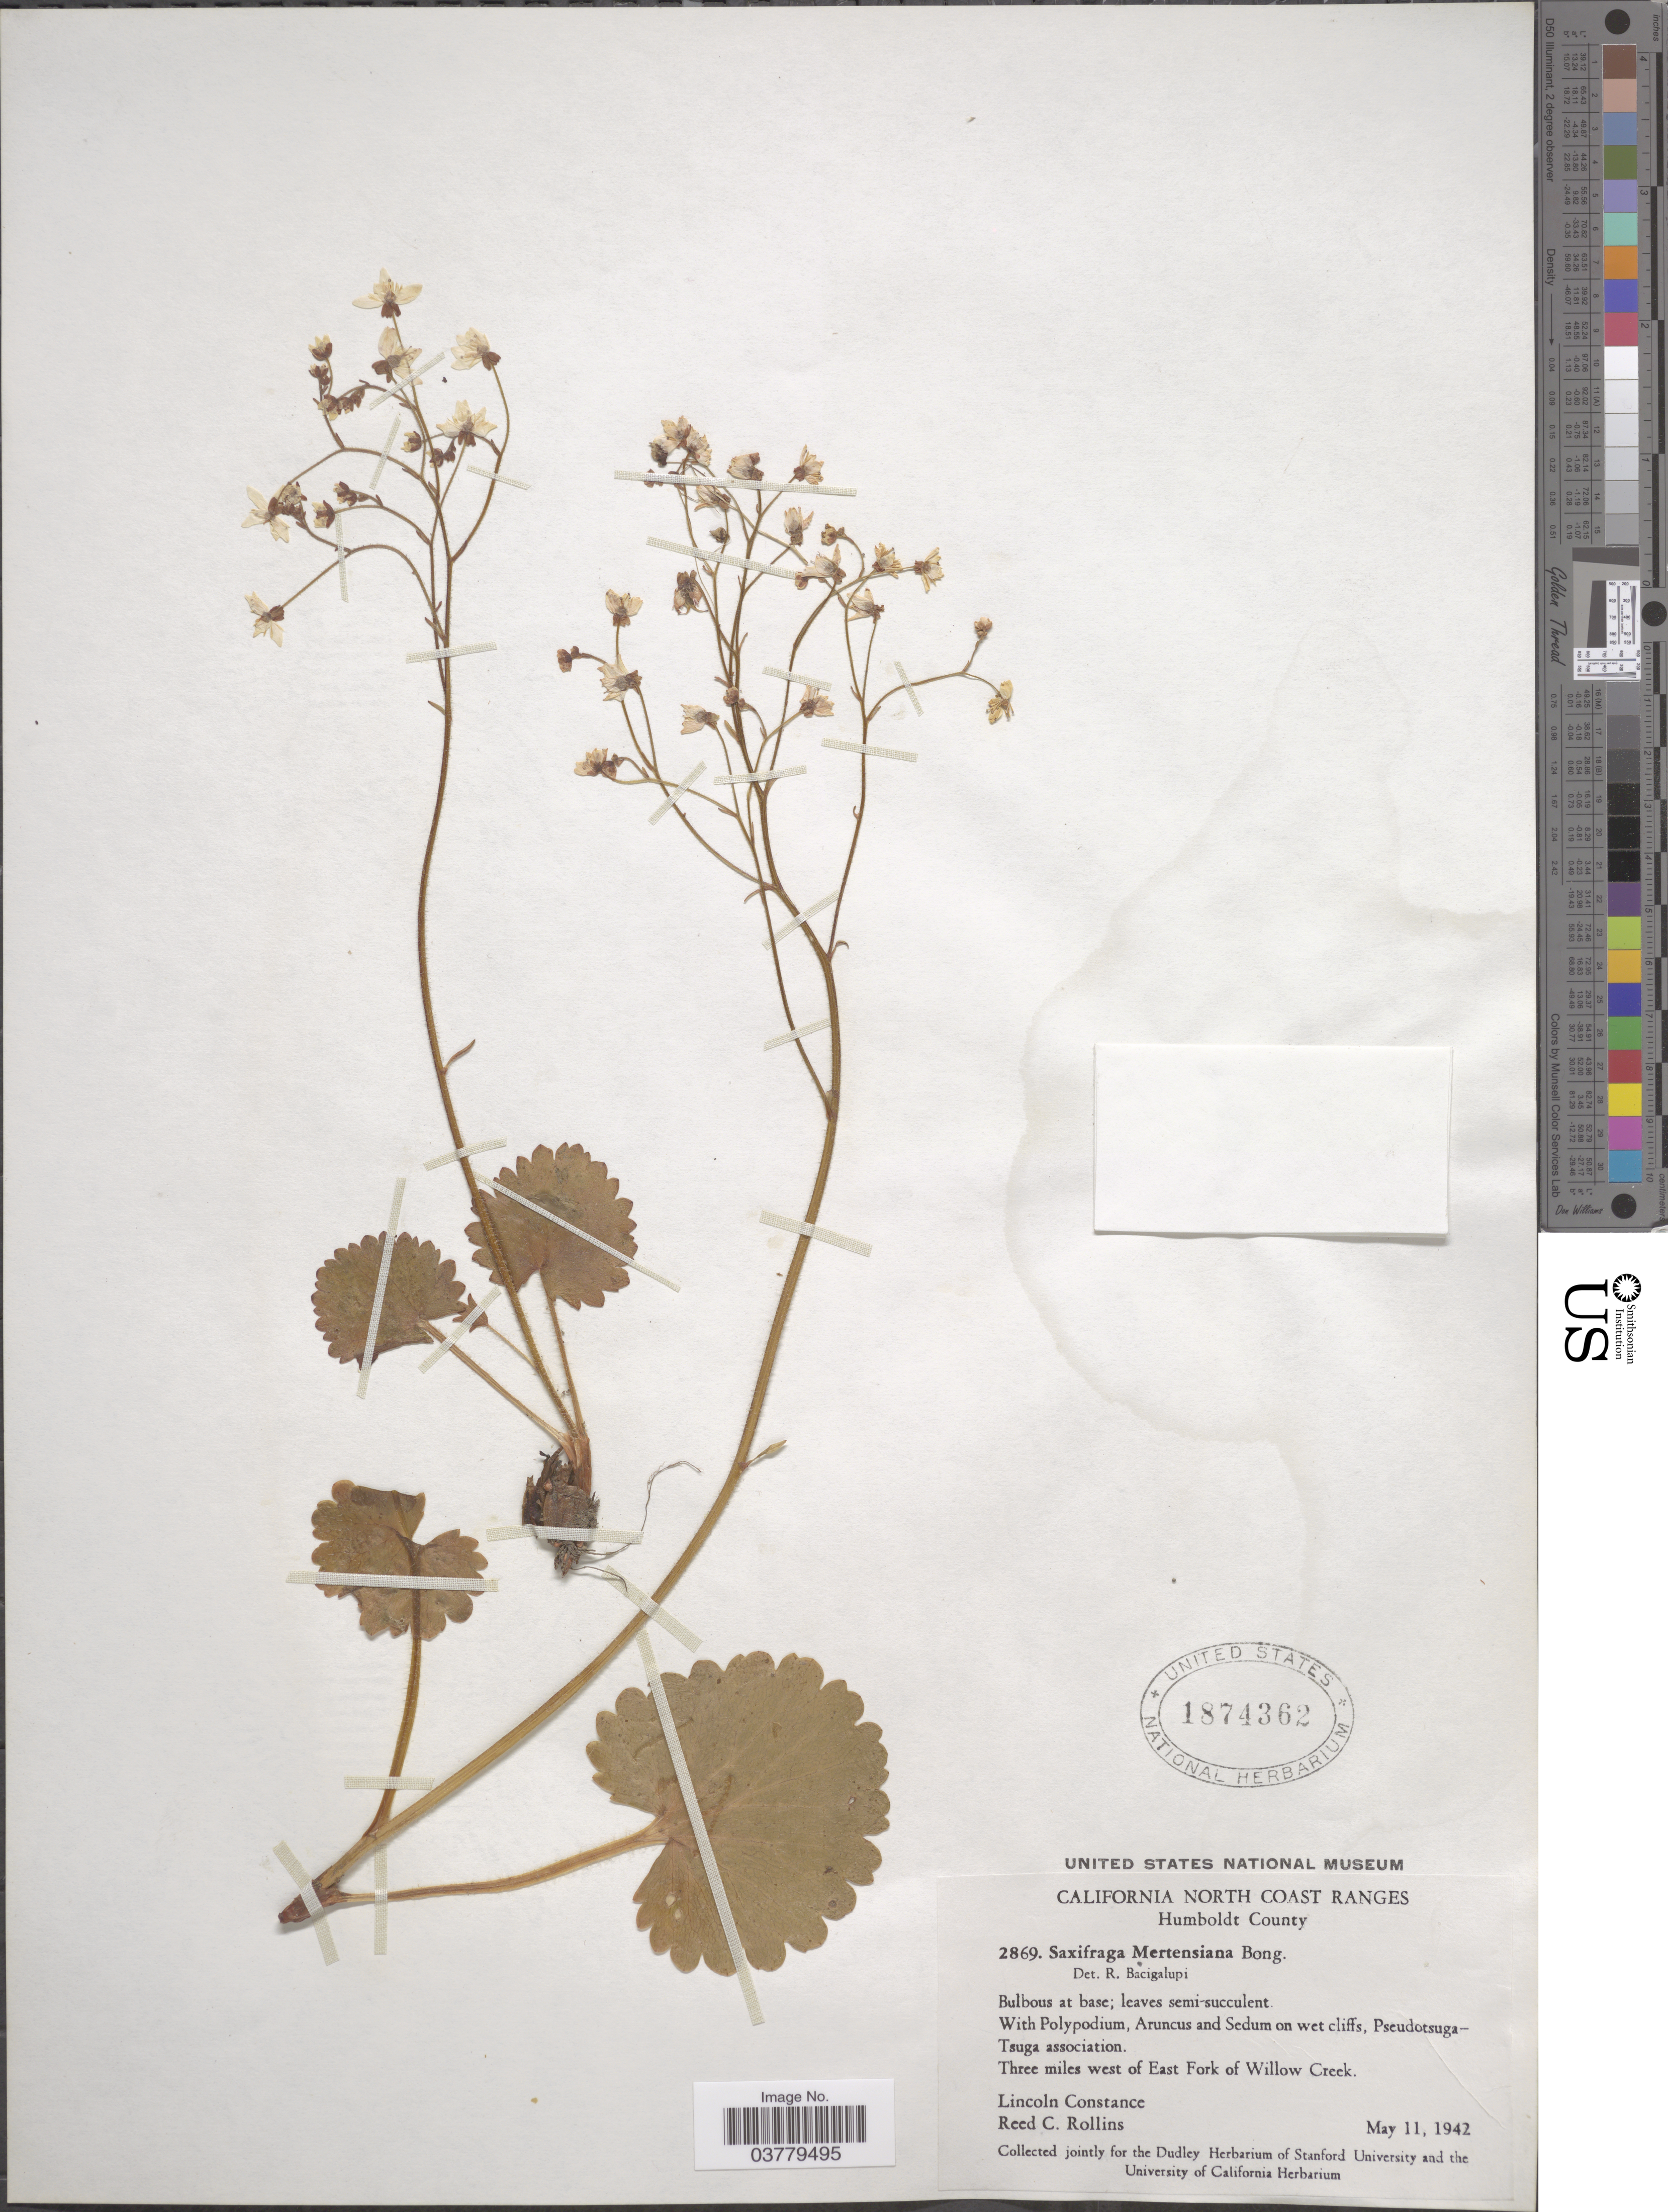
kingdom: Plantae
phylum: Tracheophyta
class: Magnoliopsida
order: Saxifragales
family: Saxifragaceae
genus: Saxifraga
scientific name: Saxifraga mertensiana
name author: Bong.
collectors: L. Constance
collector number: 2869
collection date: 1942-05-11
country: United States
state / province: California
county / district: Humboldt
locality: California North Coast Ranges. Humboldt County. Three miles west of East Fork of Willow Creek.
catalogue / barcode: US 1874362